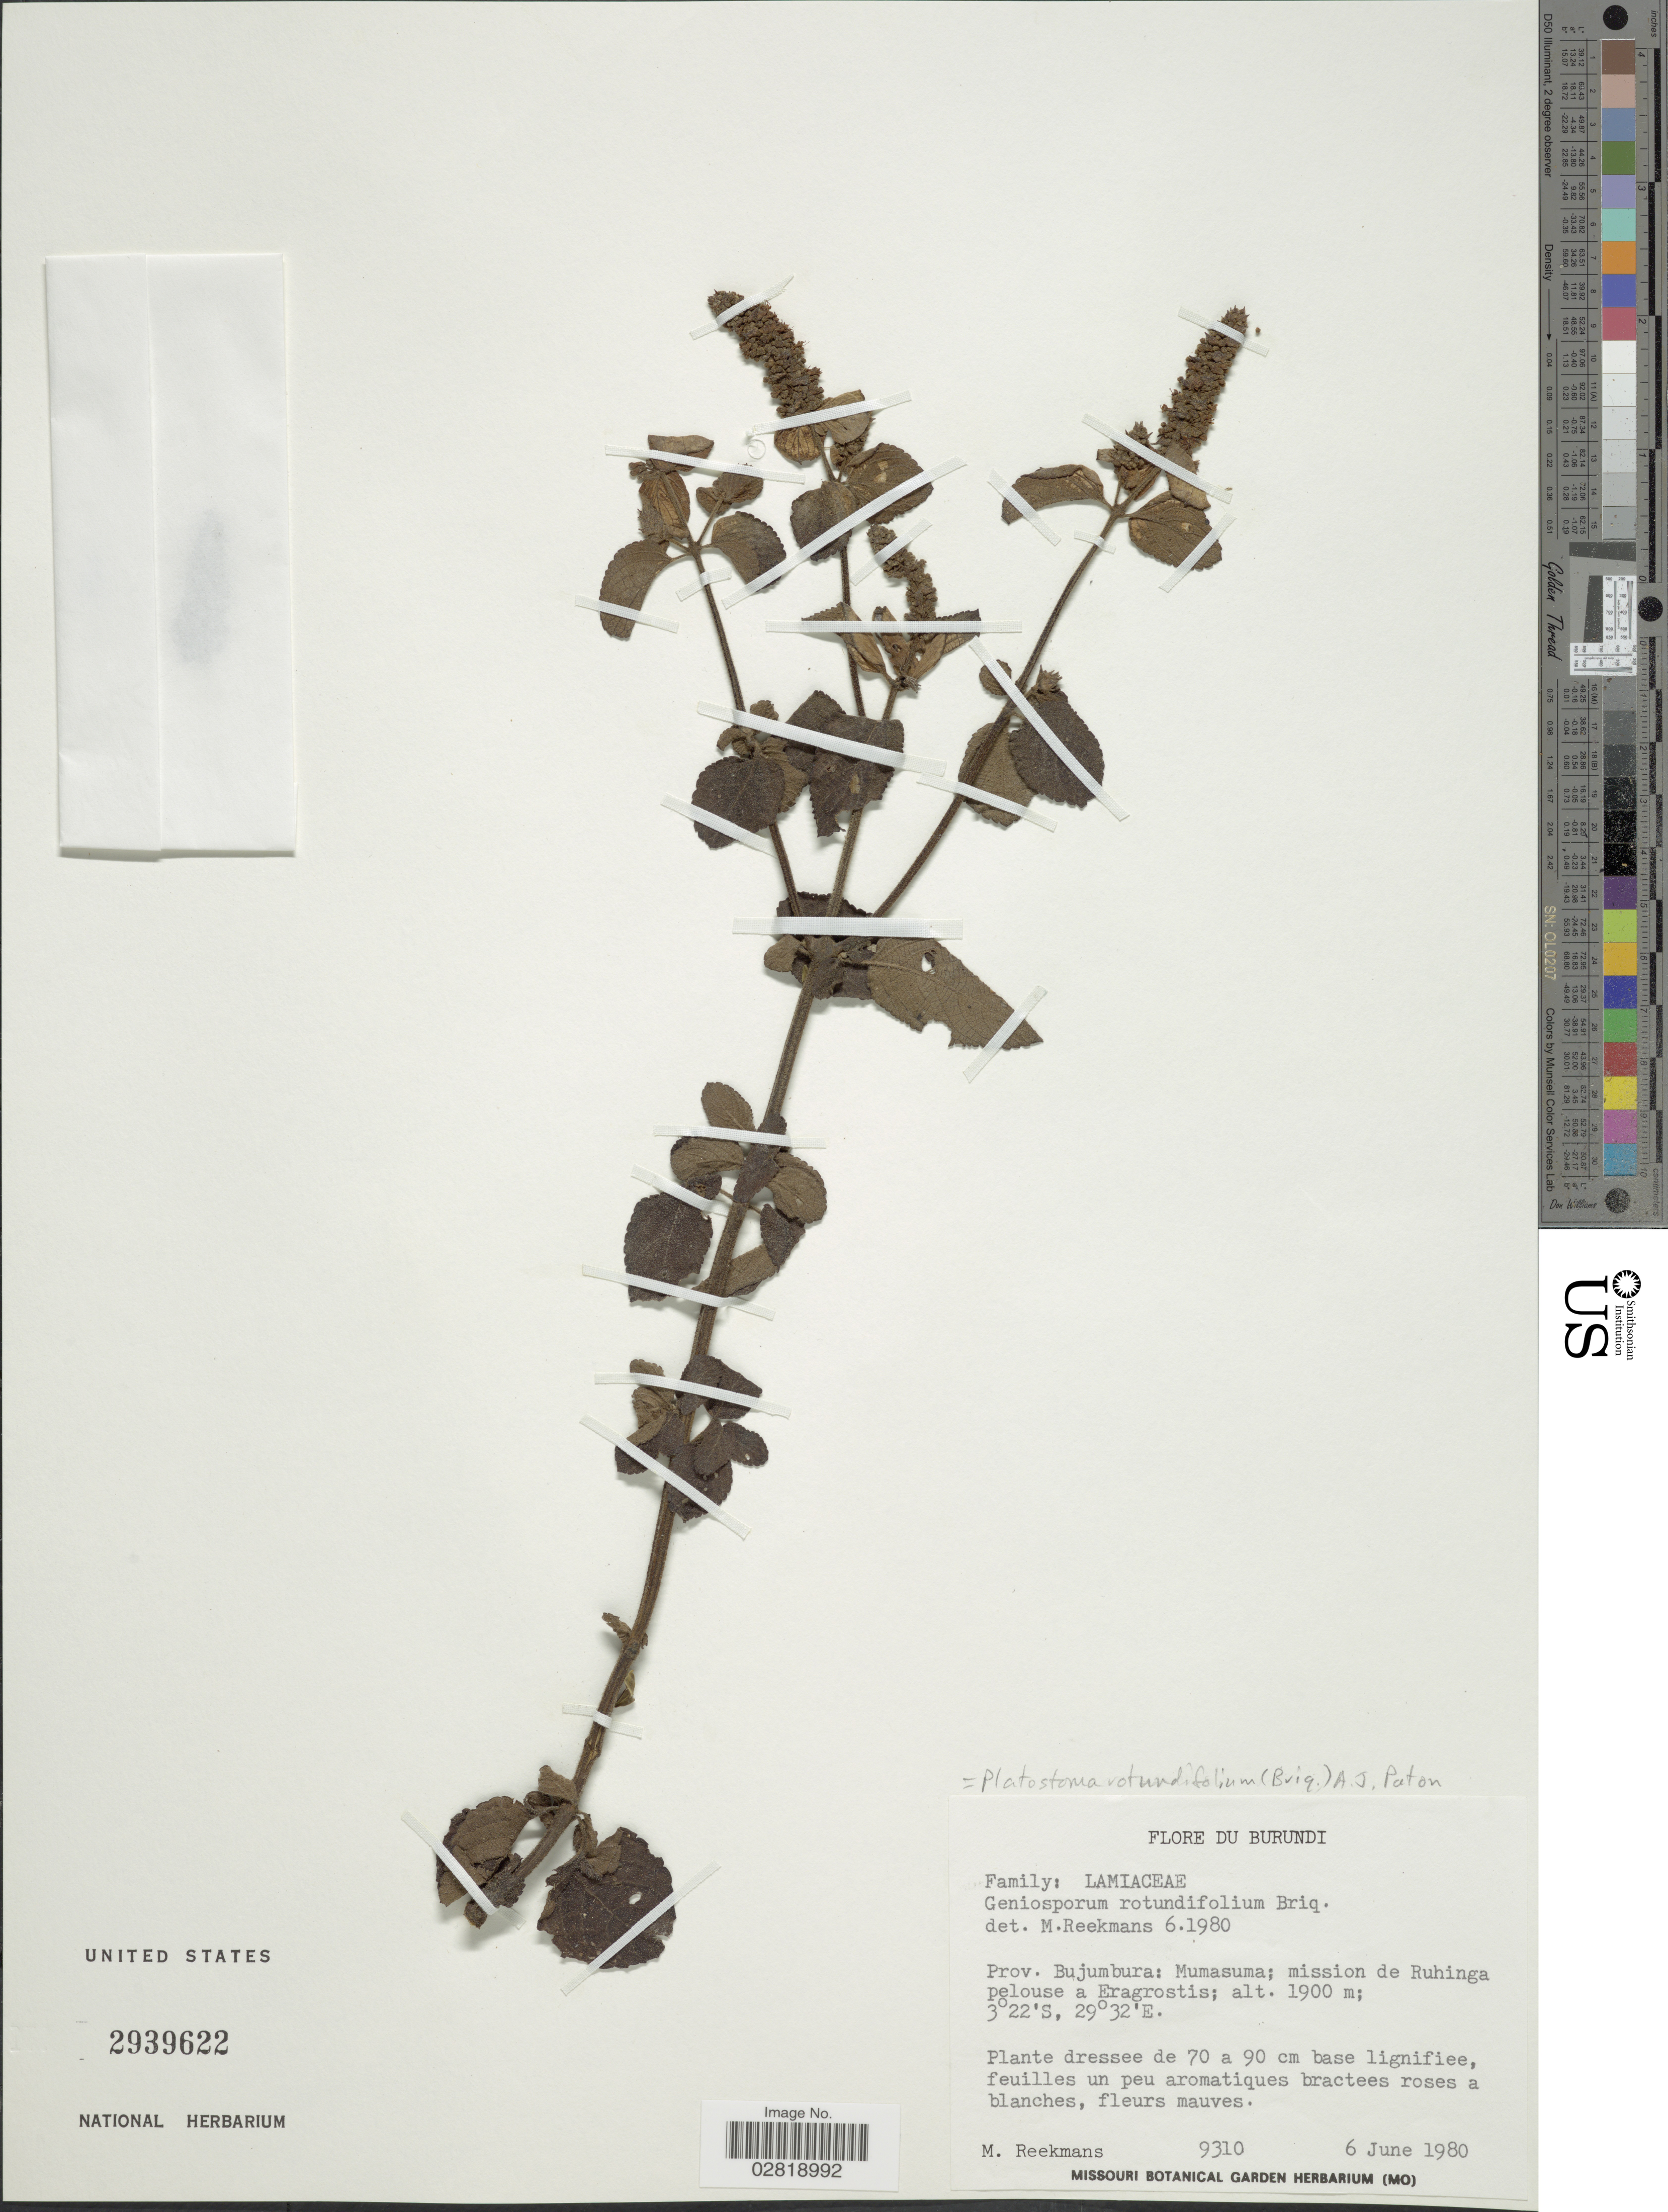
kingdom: Plantae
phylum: Tracheophyta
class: Magnoliopsida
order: Lamiales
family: Lamiaceae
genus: Platostoma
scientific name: Platostoma rotundifolium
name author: (Briq.) A.J. Paton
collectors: M. Reekmans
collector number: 9310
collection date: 1980-06-06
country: Burundi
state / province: Bujumura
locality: Prov. Bujumbura: Mumasuma; mission de Ruhinga pelouse a Eragrostis.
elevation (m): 1900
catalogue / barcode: US 2939622